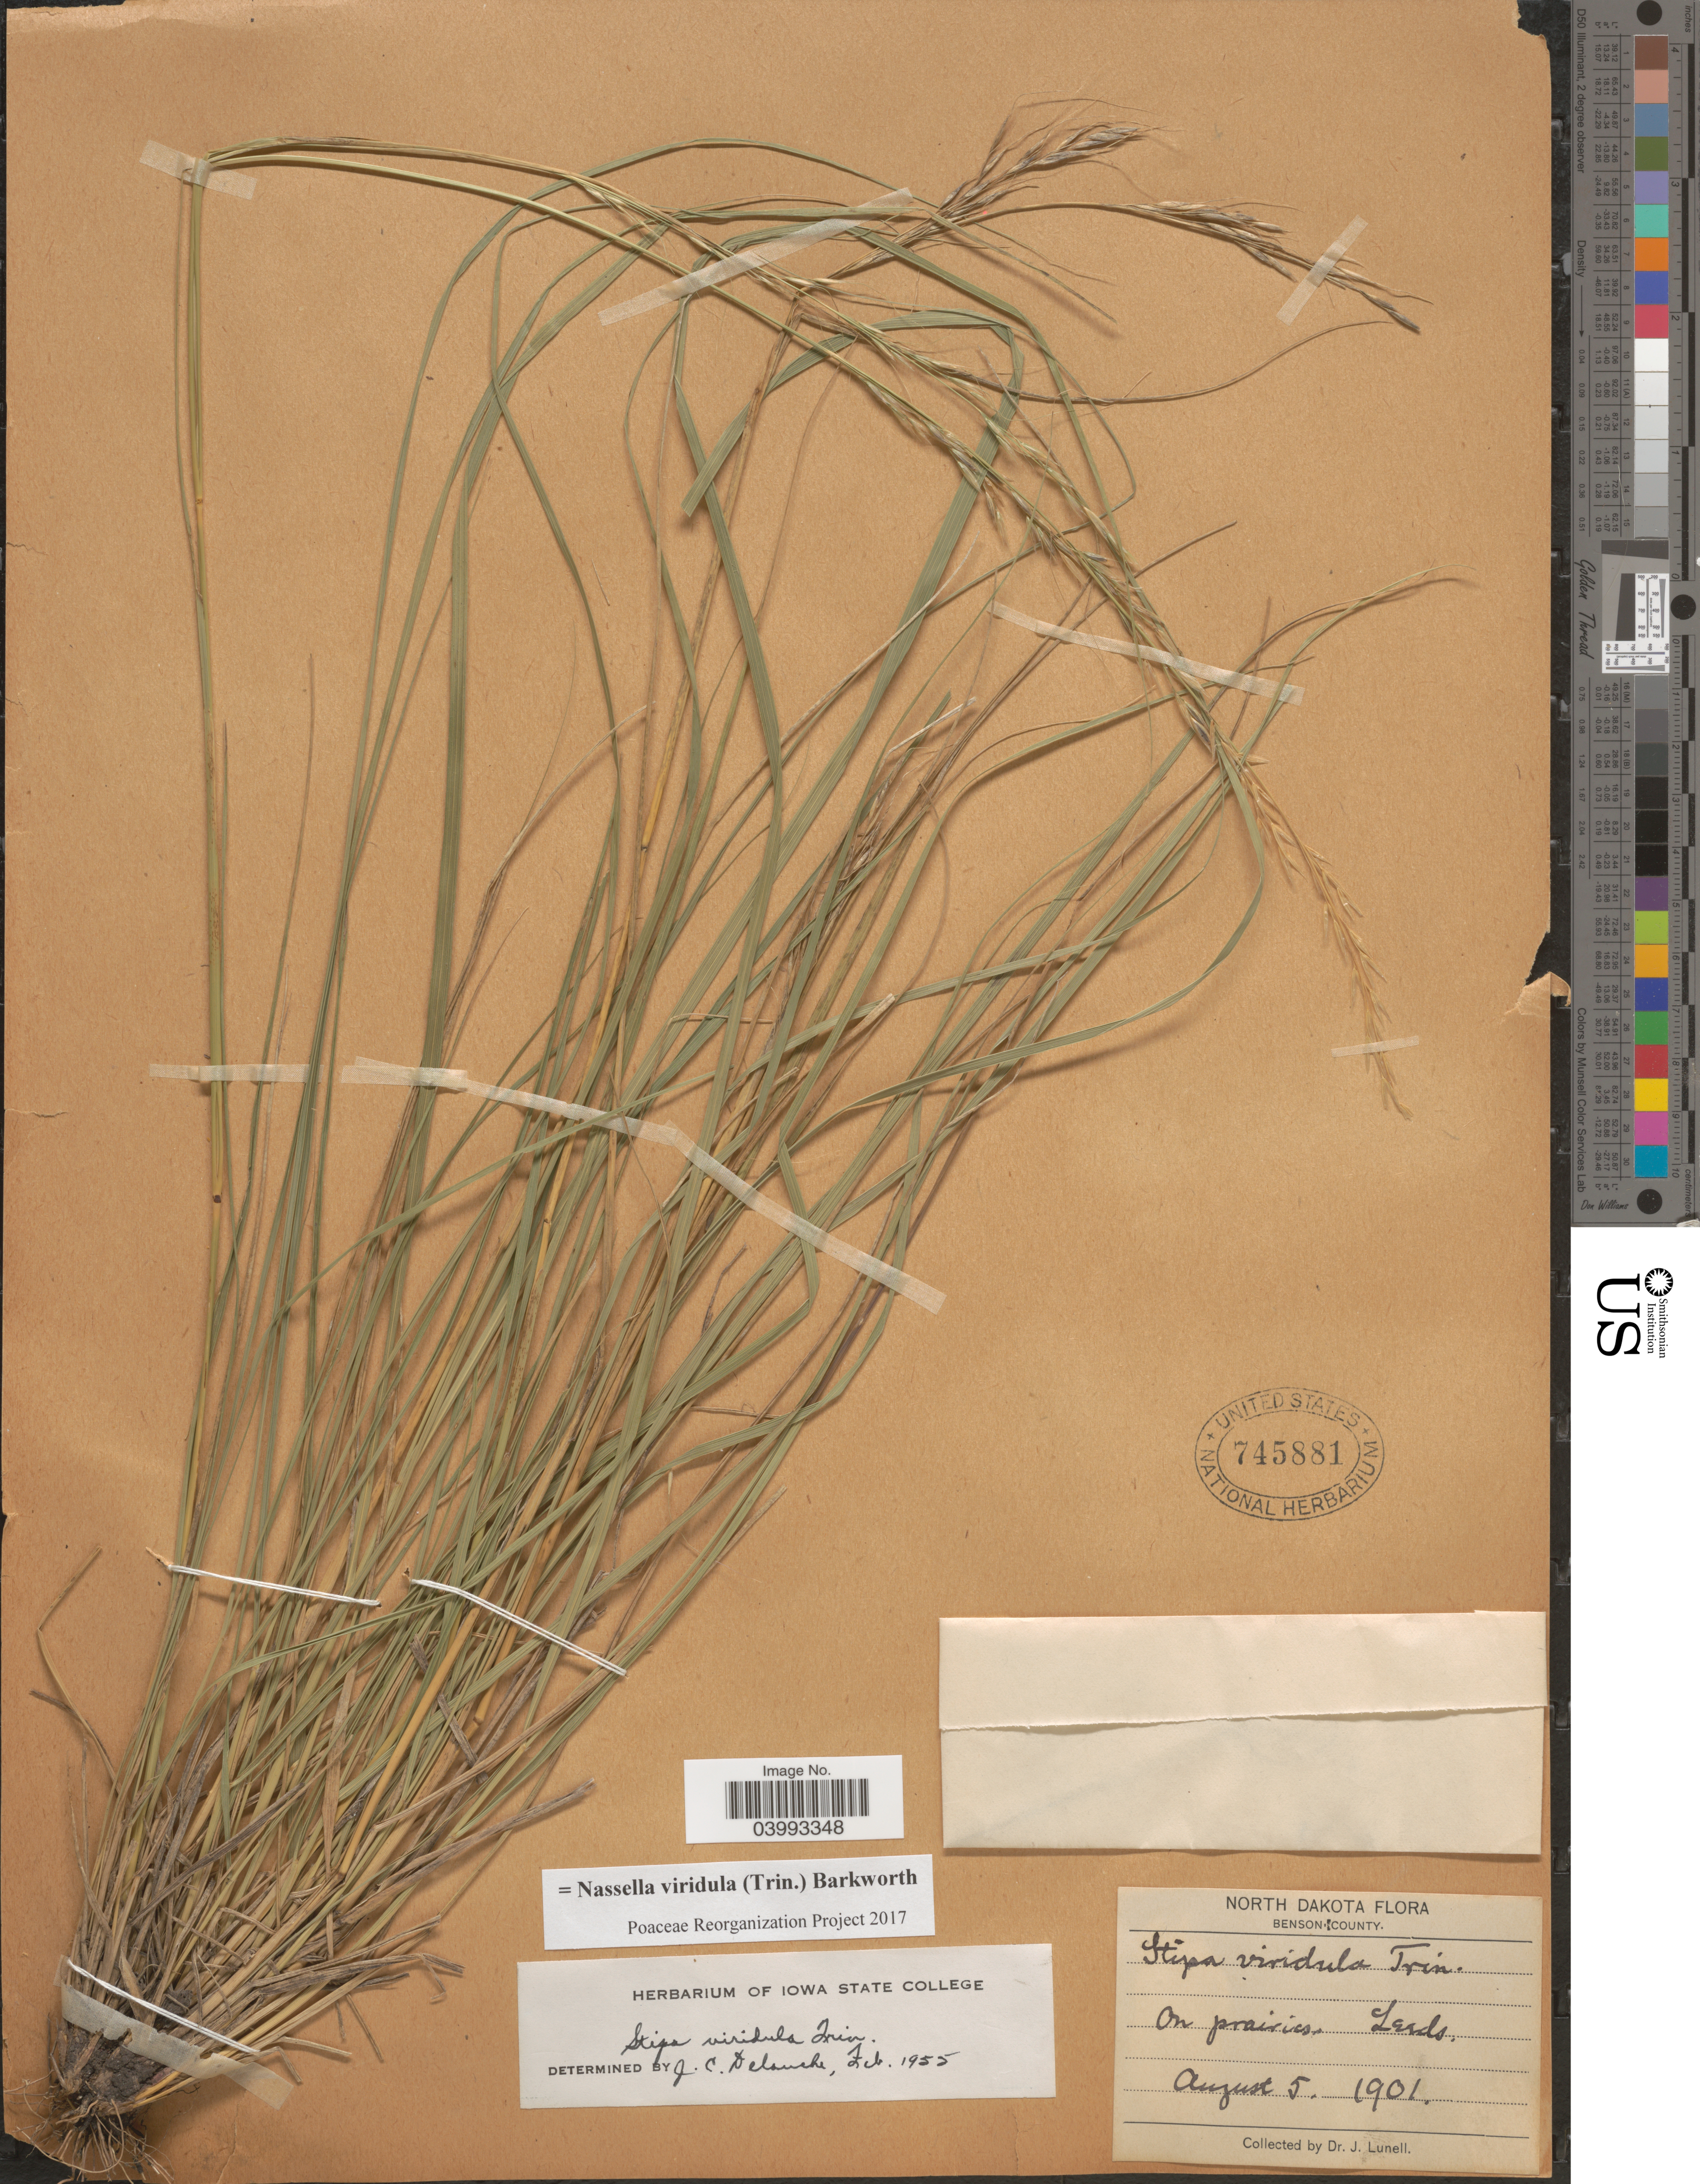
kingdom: Plantae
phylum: Tracheophyta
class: Liliopsida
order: Poales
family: Poaceae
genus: Nassella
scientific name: Nassella viridula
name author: (Trin.) Barkworth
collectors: J. Lunell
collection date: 1901-08-05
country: United States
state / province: North Dakota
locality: Benson County. Leeds.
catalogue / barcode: US 745881